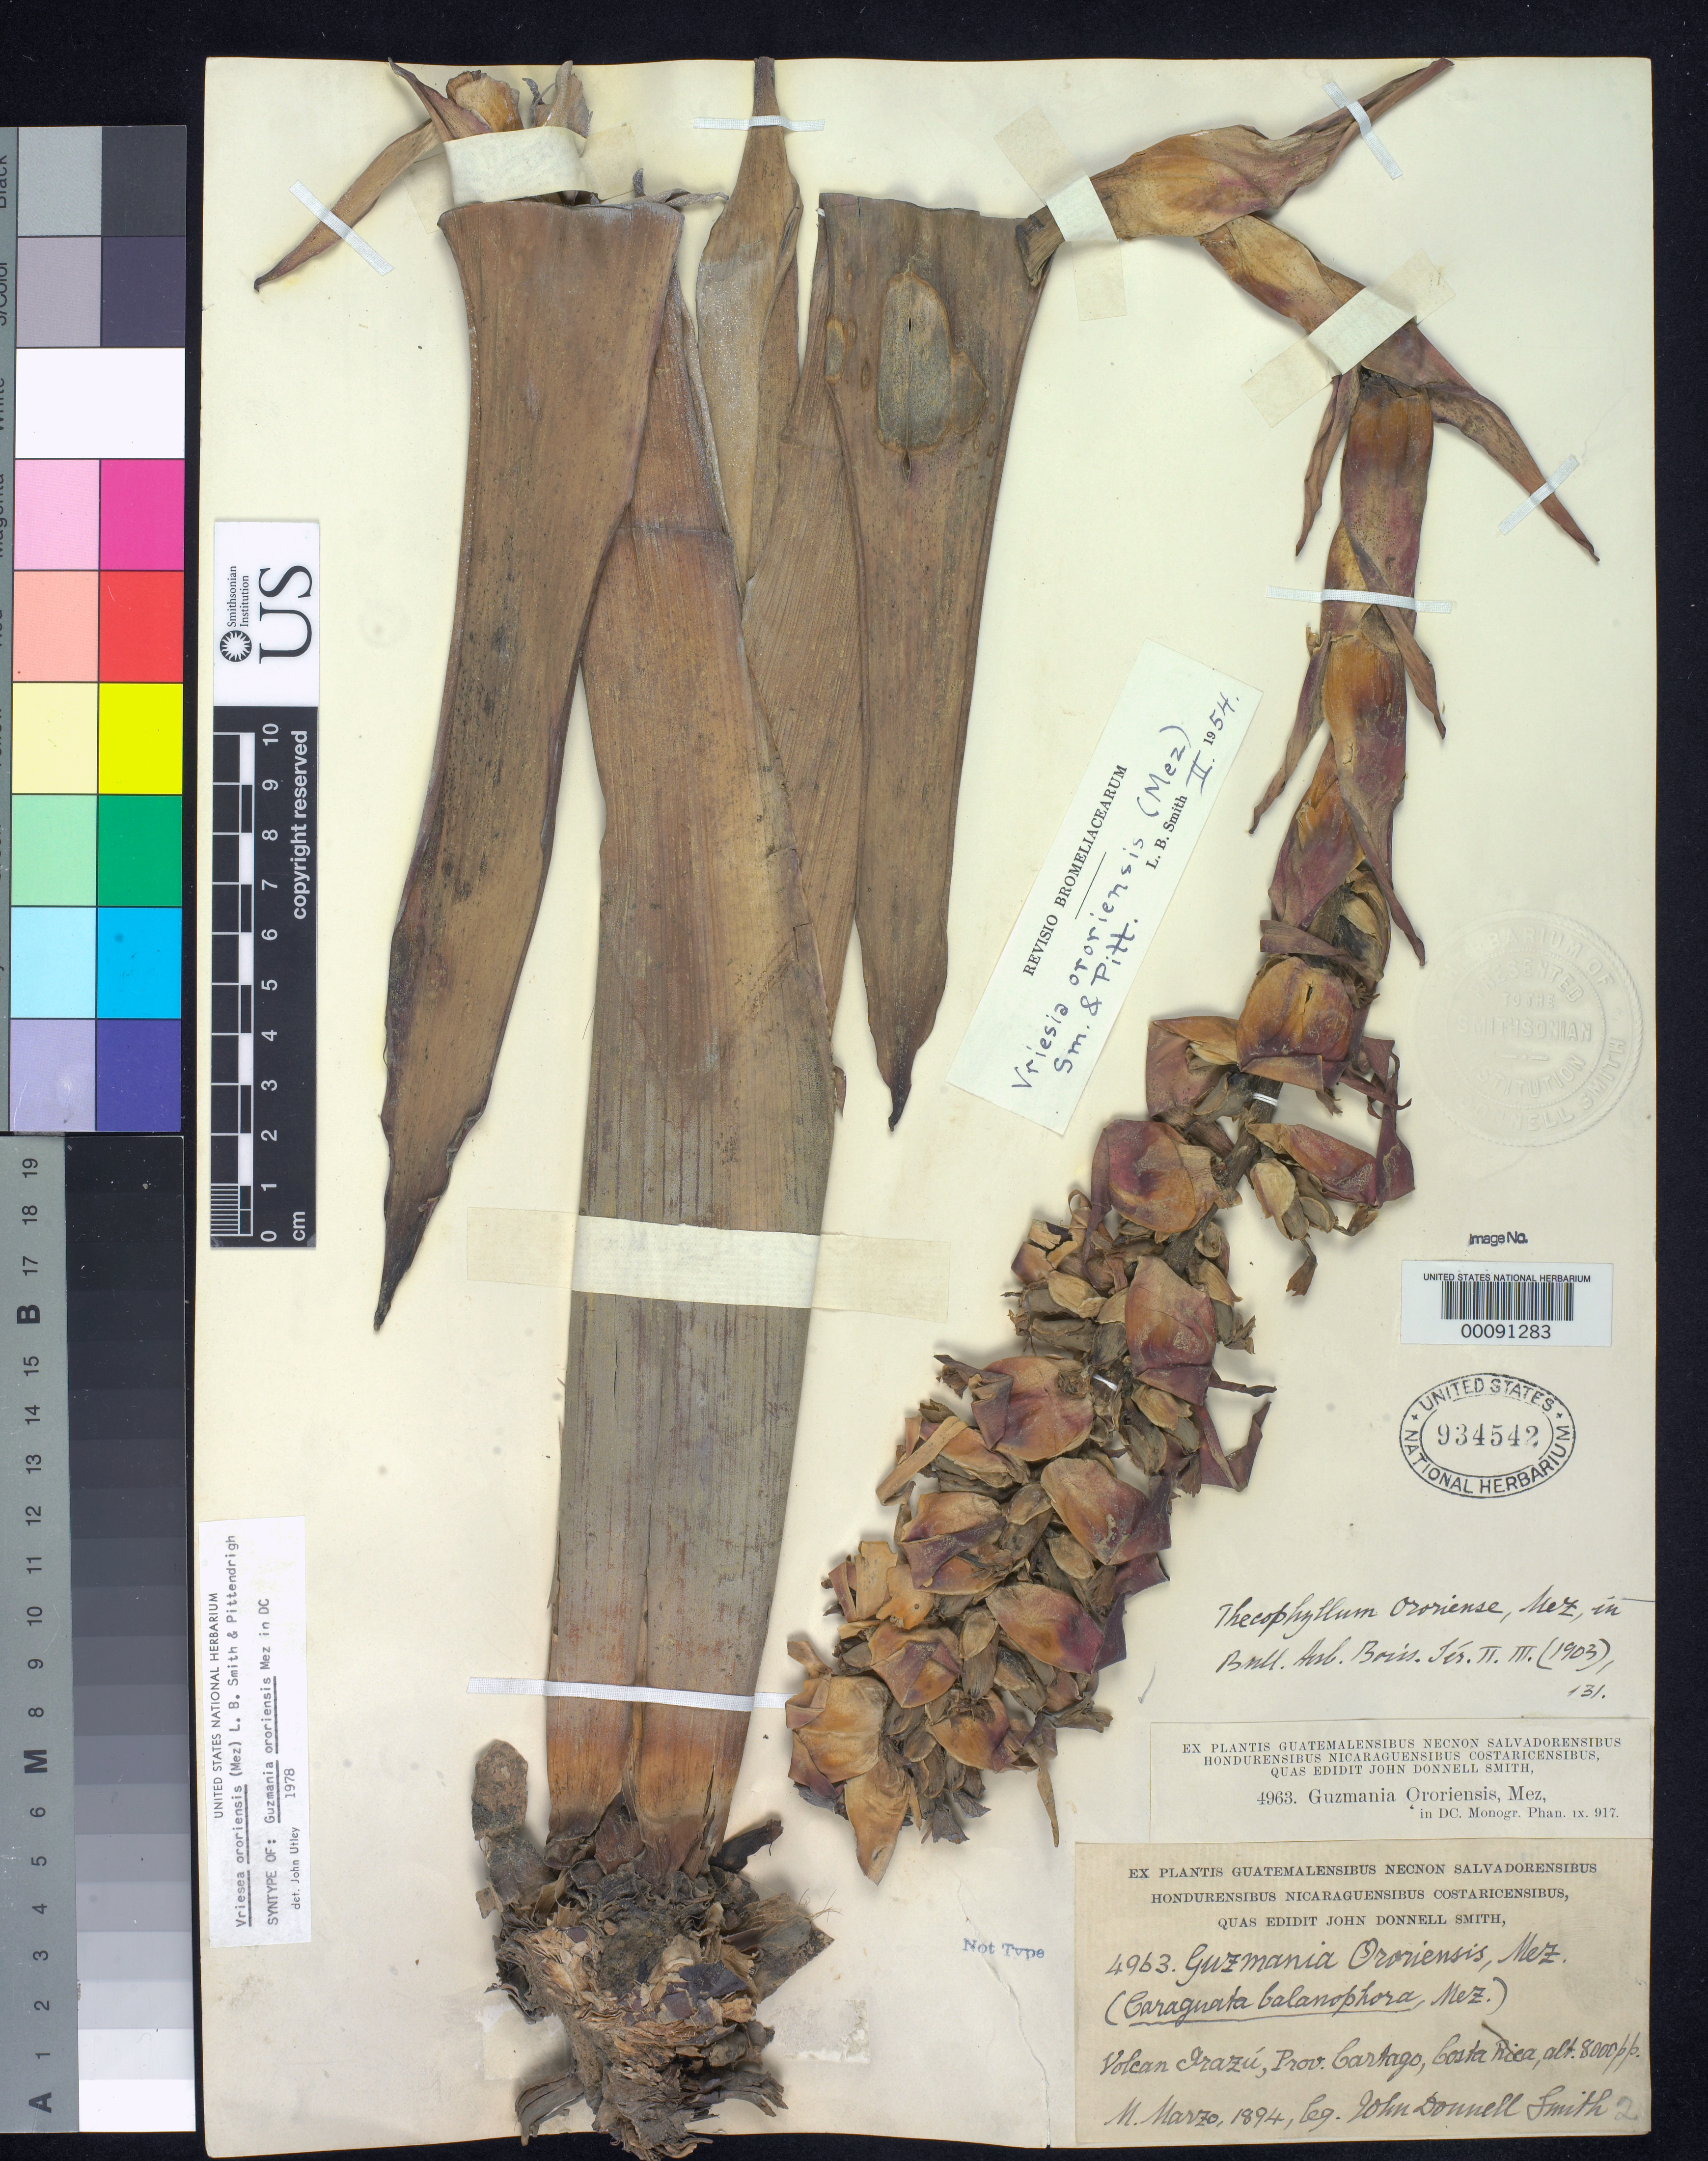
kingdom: Plantae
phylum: Tracheophyta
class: Liliopsida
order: Poales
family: Bromeliaceae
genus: Guzmania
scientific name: Guzmania ororiensis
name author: Mez in A. DC.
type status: Syntype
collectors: J. Donnell Smith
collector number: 4963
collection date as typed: Mar 1894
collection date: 1894-03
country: Costa Rica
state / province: Cartago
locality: Volcan Irazu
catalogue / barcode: US 934542